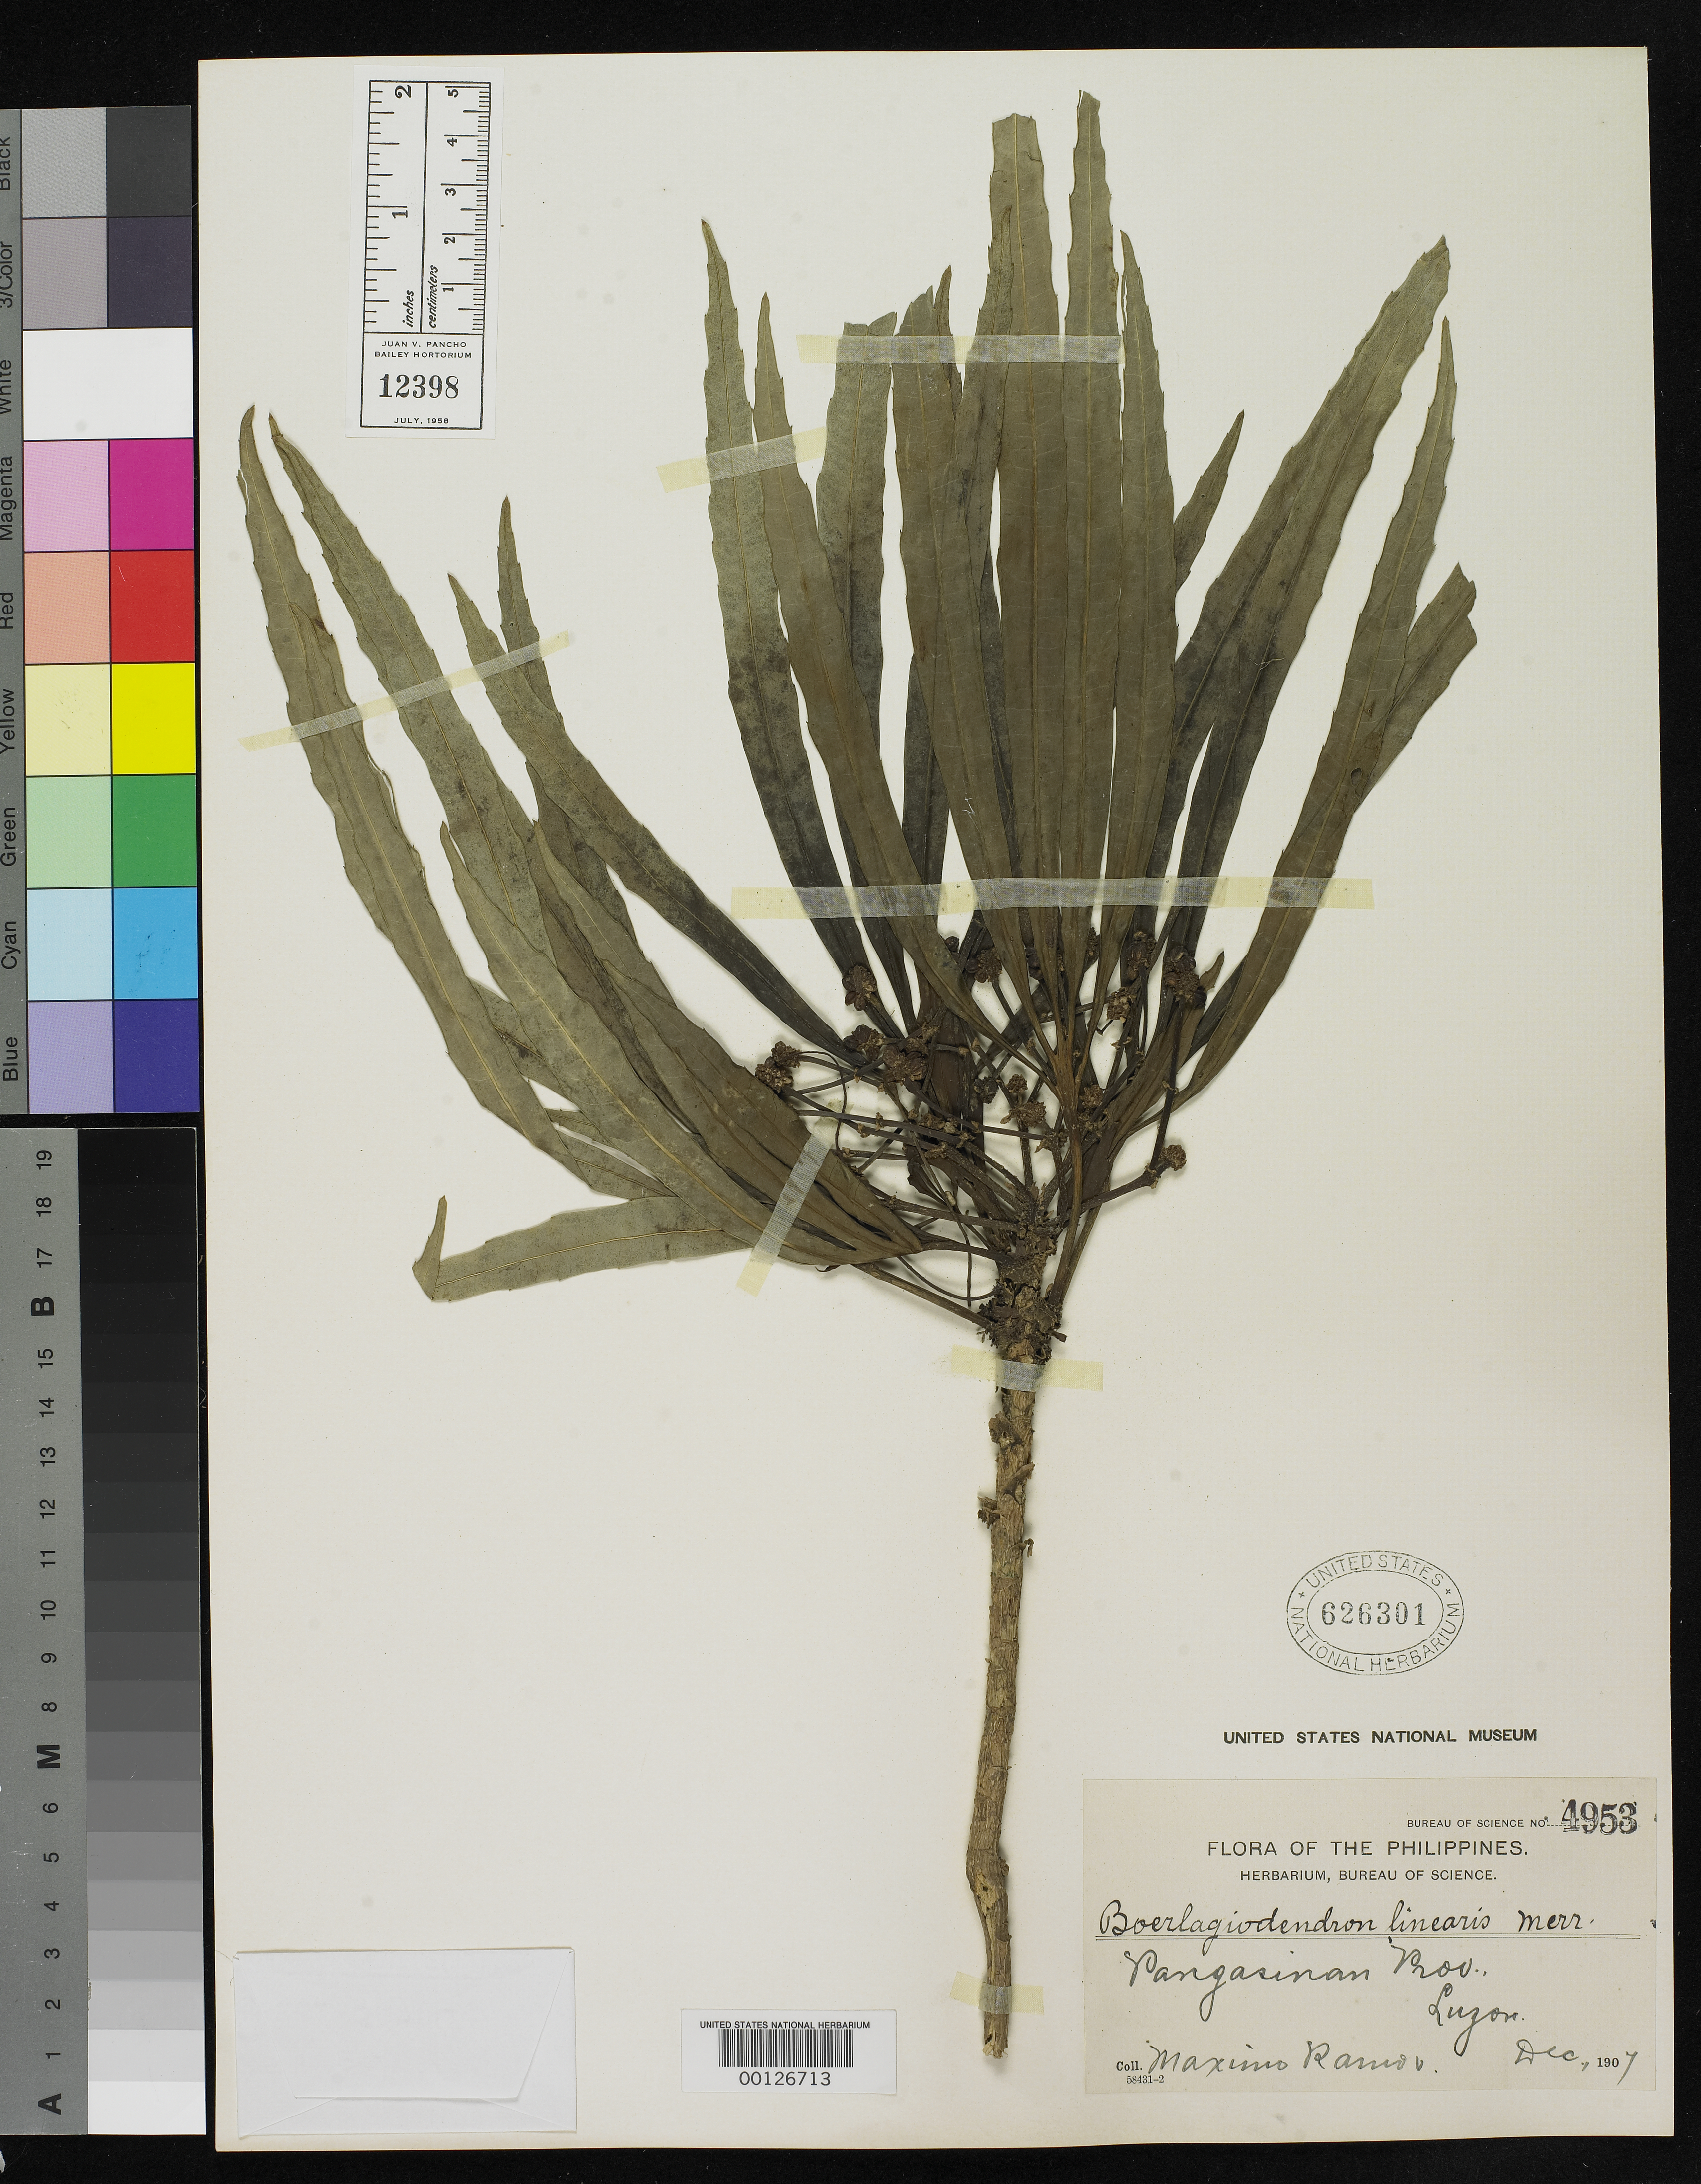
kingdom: Plantae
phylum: Tracheophyta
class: Magnoliopsida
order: Apiales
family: Araliaceae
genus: Boerlagiodendron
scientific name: Boerlagiodendron lineare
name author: Merr.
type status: Isotype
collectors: M. Ramos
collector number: Bur. Sci. 4953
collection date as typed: Dec 1907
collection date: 1907-12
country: Philippines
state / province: Ilocos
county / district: Pangasinan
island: Luzon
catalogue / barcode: US 626301